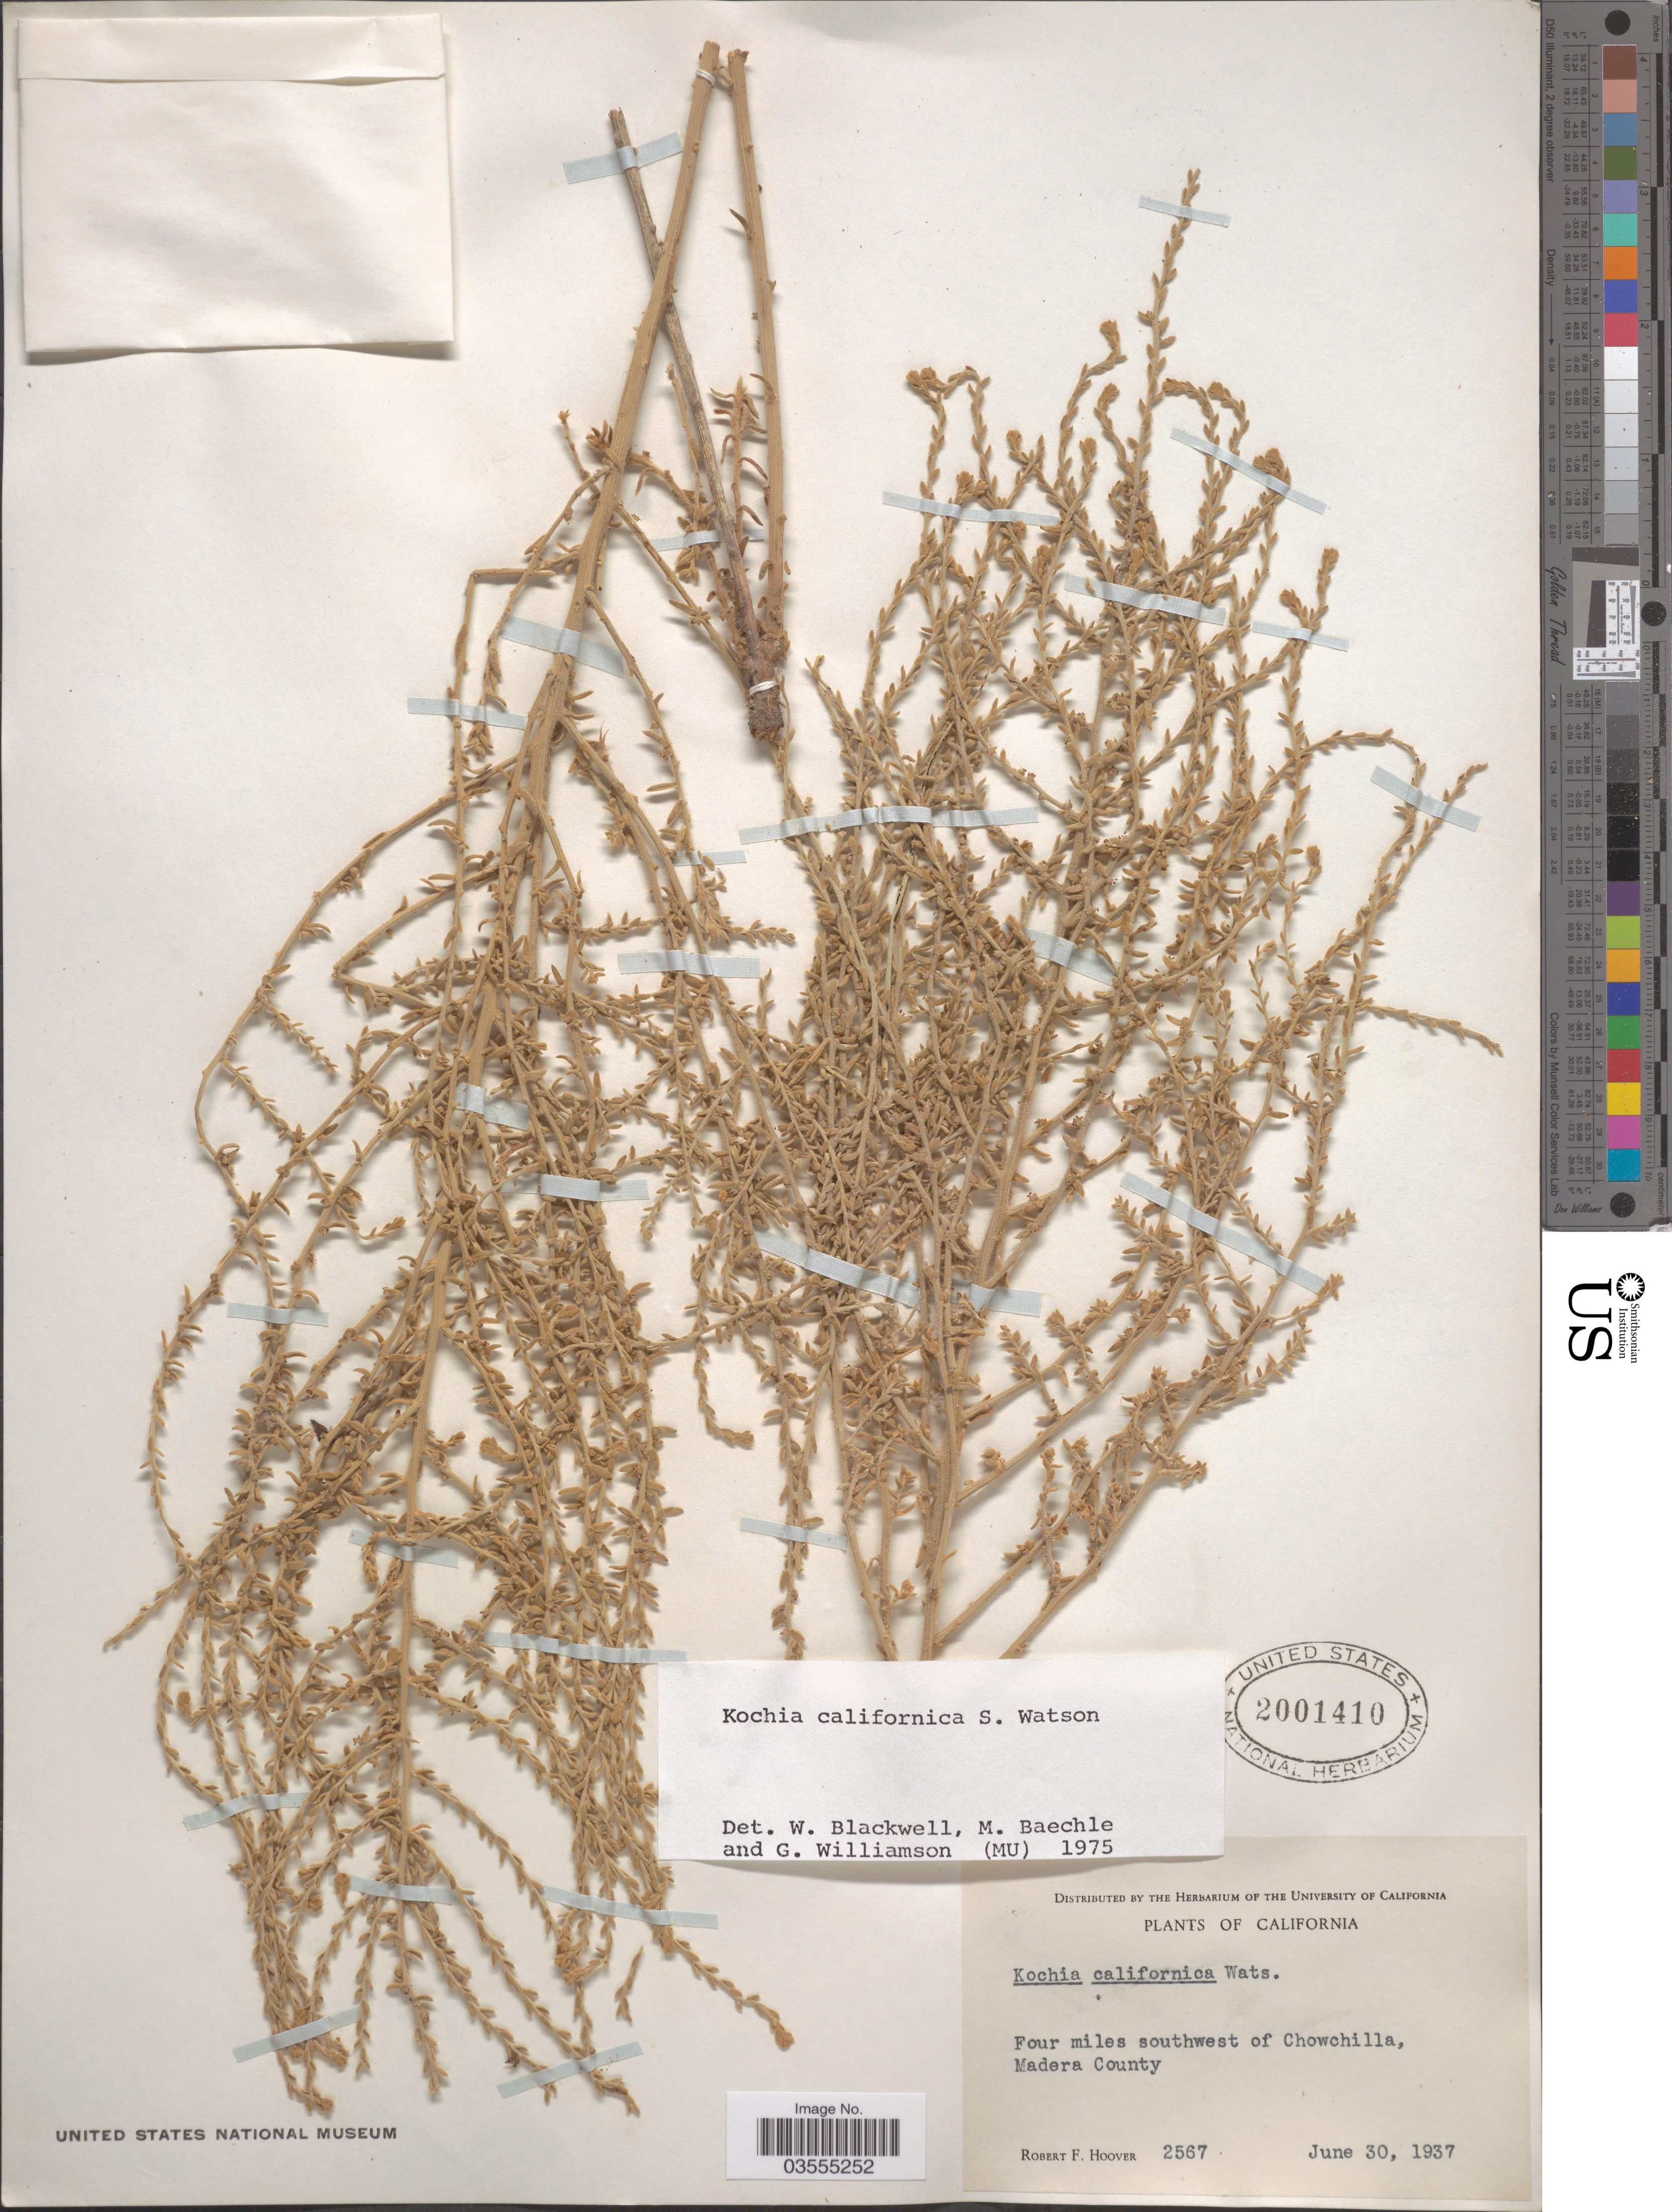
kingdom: Plantae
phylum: Tracheophyta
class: Magnoliopsida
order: Caryophyllales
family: Amaranthaceae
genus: Neokochia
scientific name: Neokochia californica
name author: (S. Watson) G.L. Chu & S.C. Sand.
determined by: U.S. National Herbarium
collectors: R. F. Hoover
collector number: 2567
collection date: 1937-06-30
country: United States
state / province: California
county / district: Madera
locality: Four miles southwest of Chowchilla, Madera County.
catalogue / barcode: US 2001410